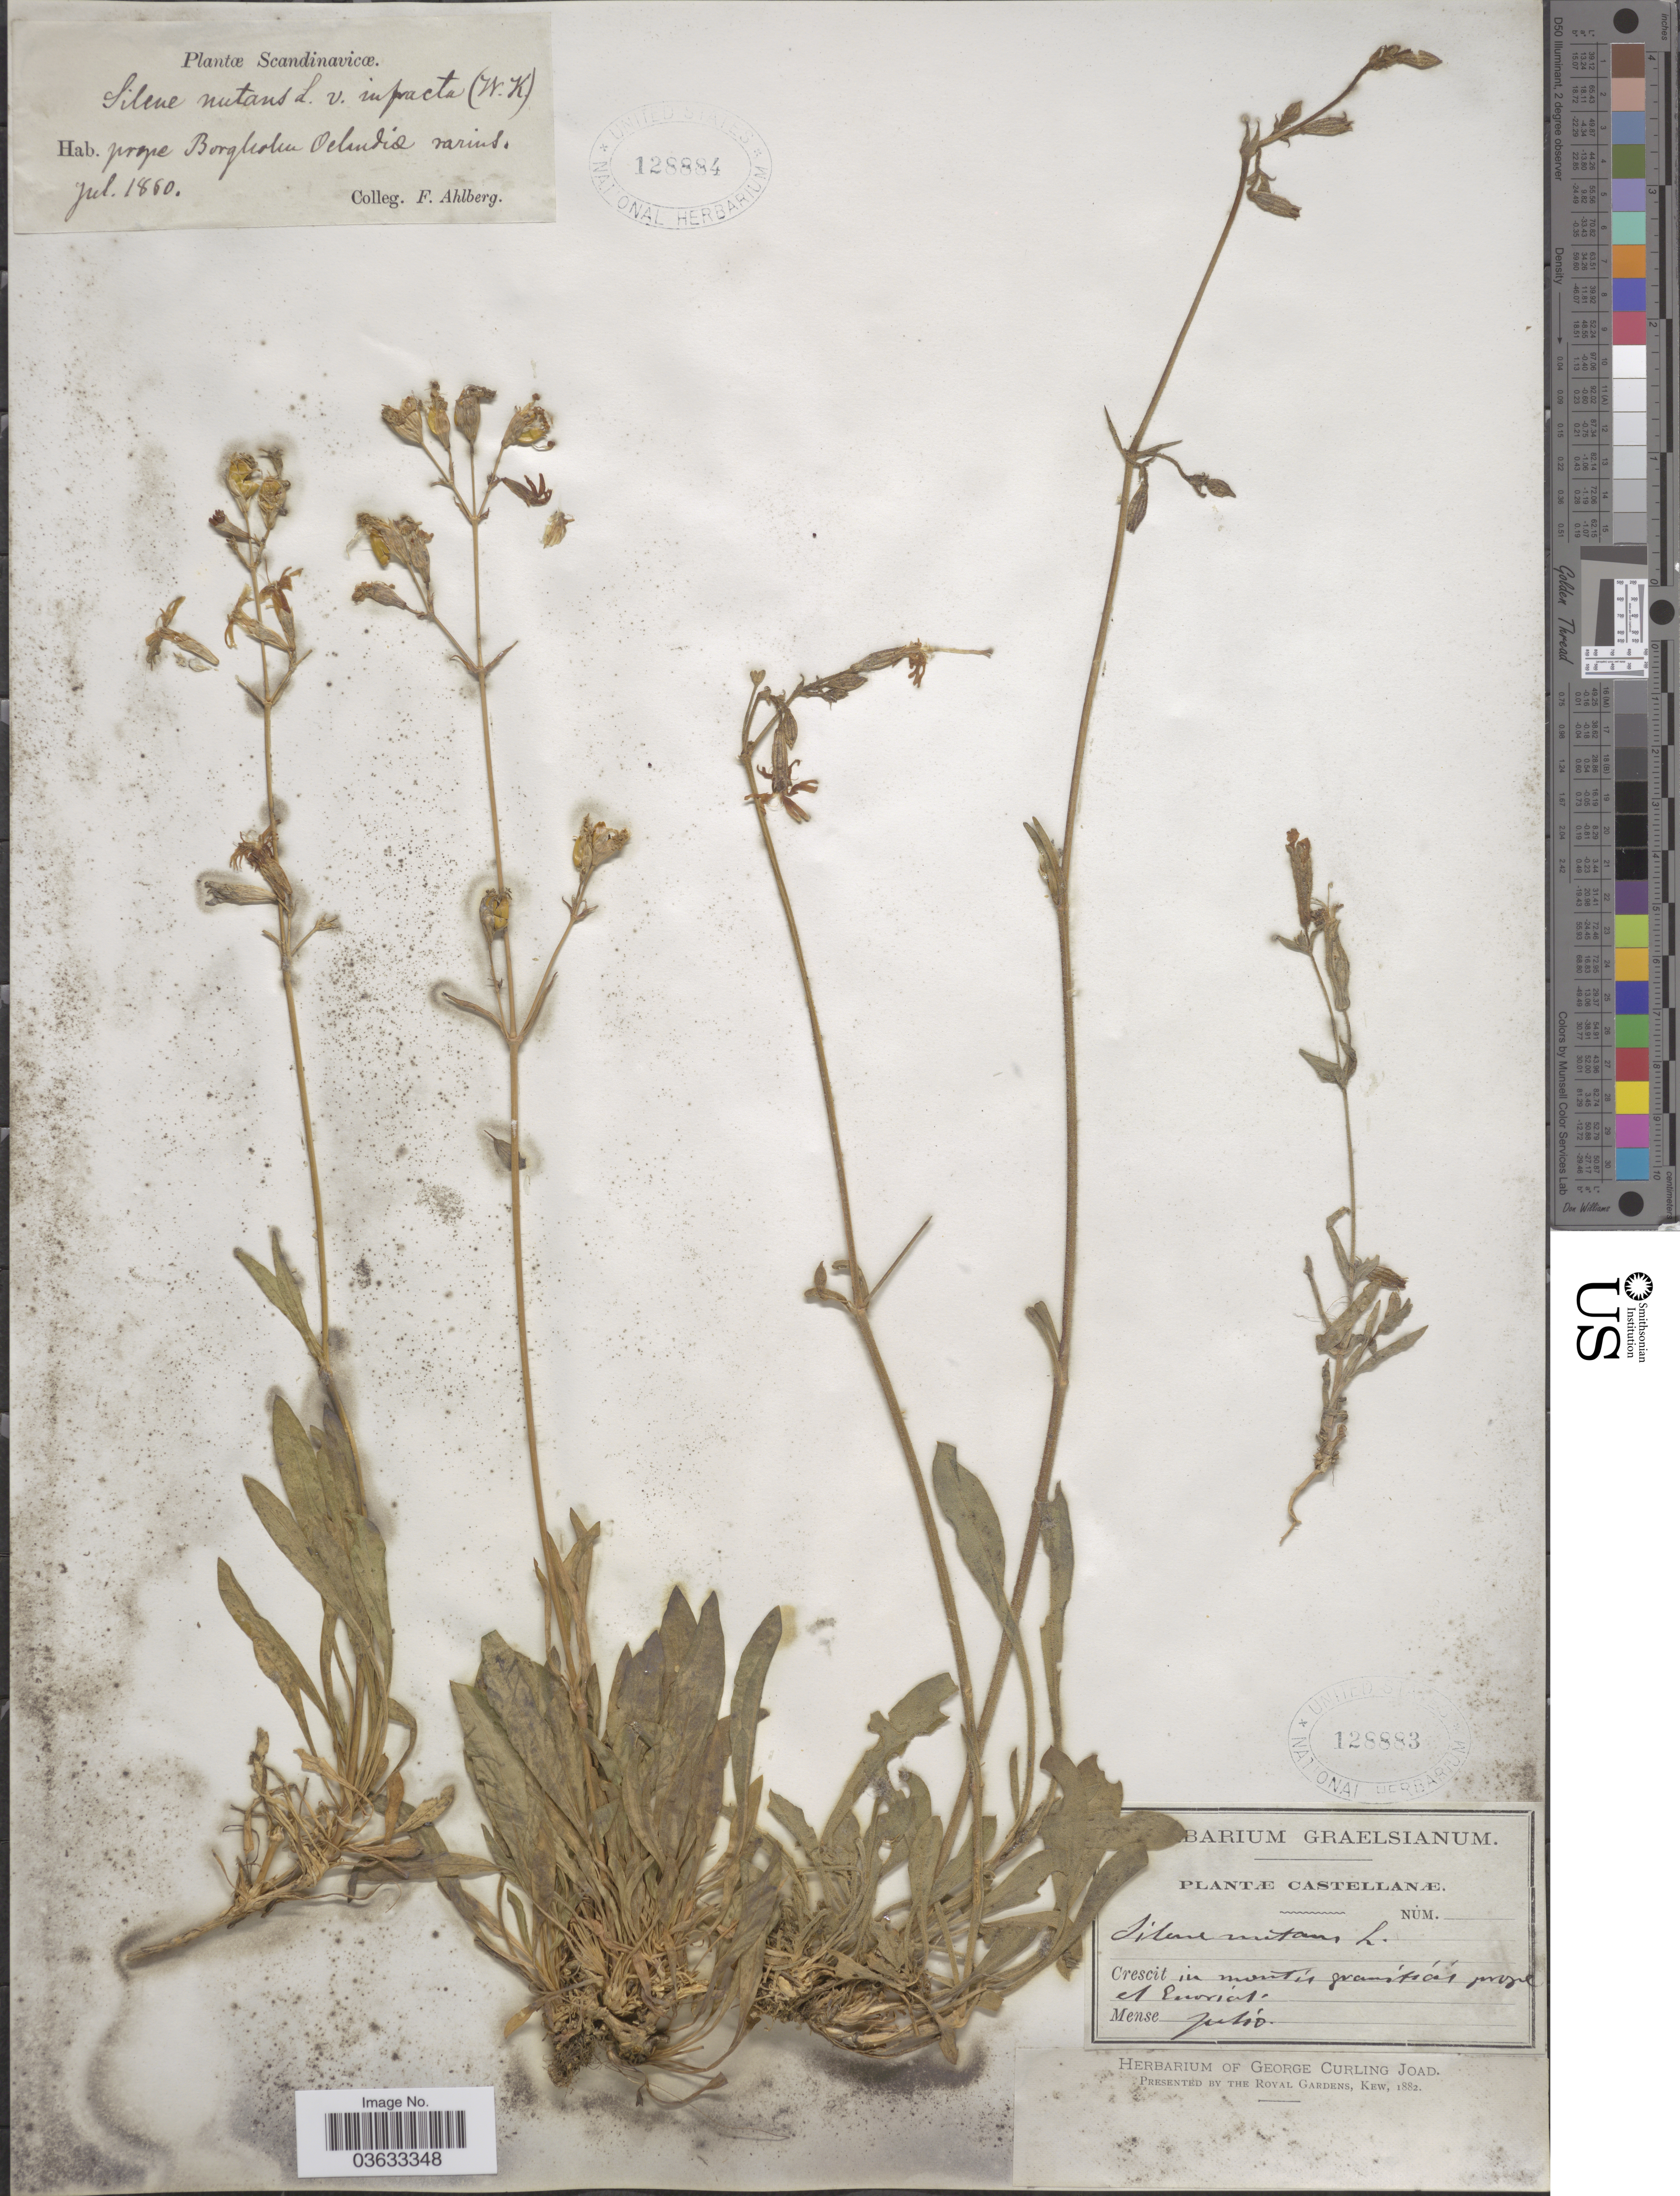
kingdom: Plantae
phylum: Tracheophyta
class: Magnoliopsida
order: Caryophyllales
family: Caryophyllaceae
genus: Silene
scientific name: Silene nutans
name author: L.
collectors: F. Ahlberg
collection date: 1860-07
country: Sweden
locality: Scandinavicæ. Prope Borgkoken Oelandia rarius.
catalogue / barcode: US 128884